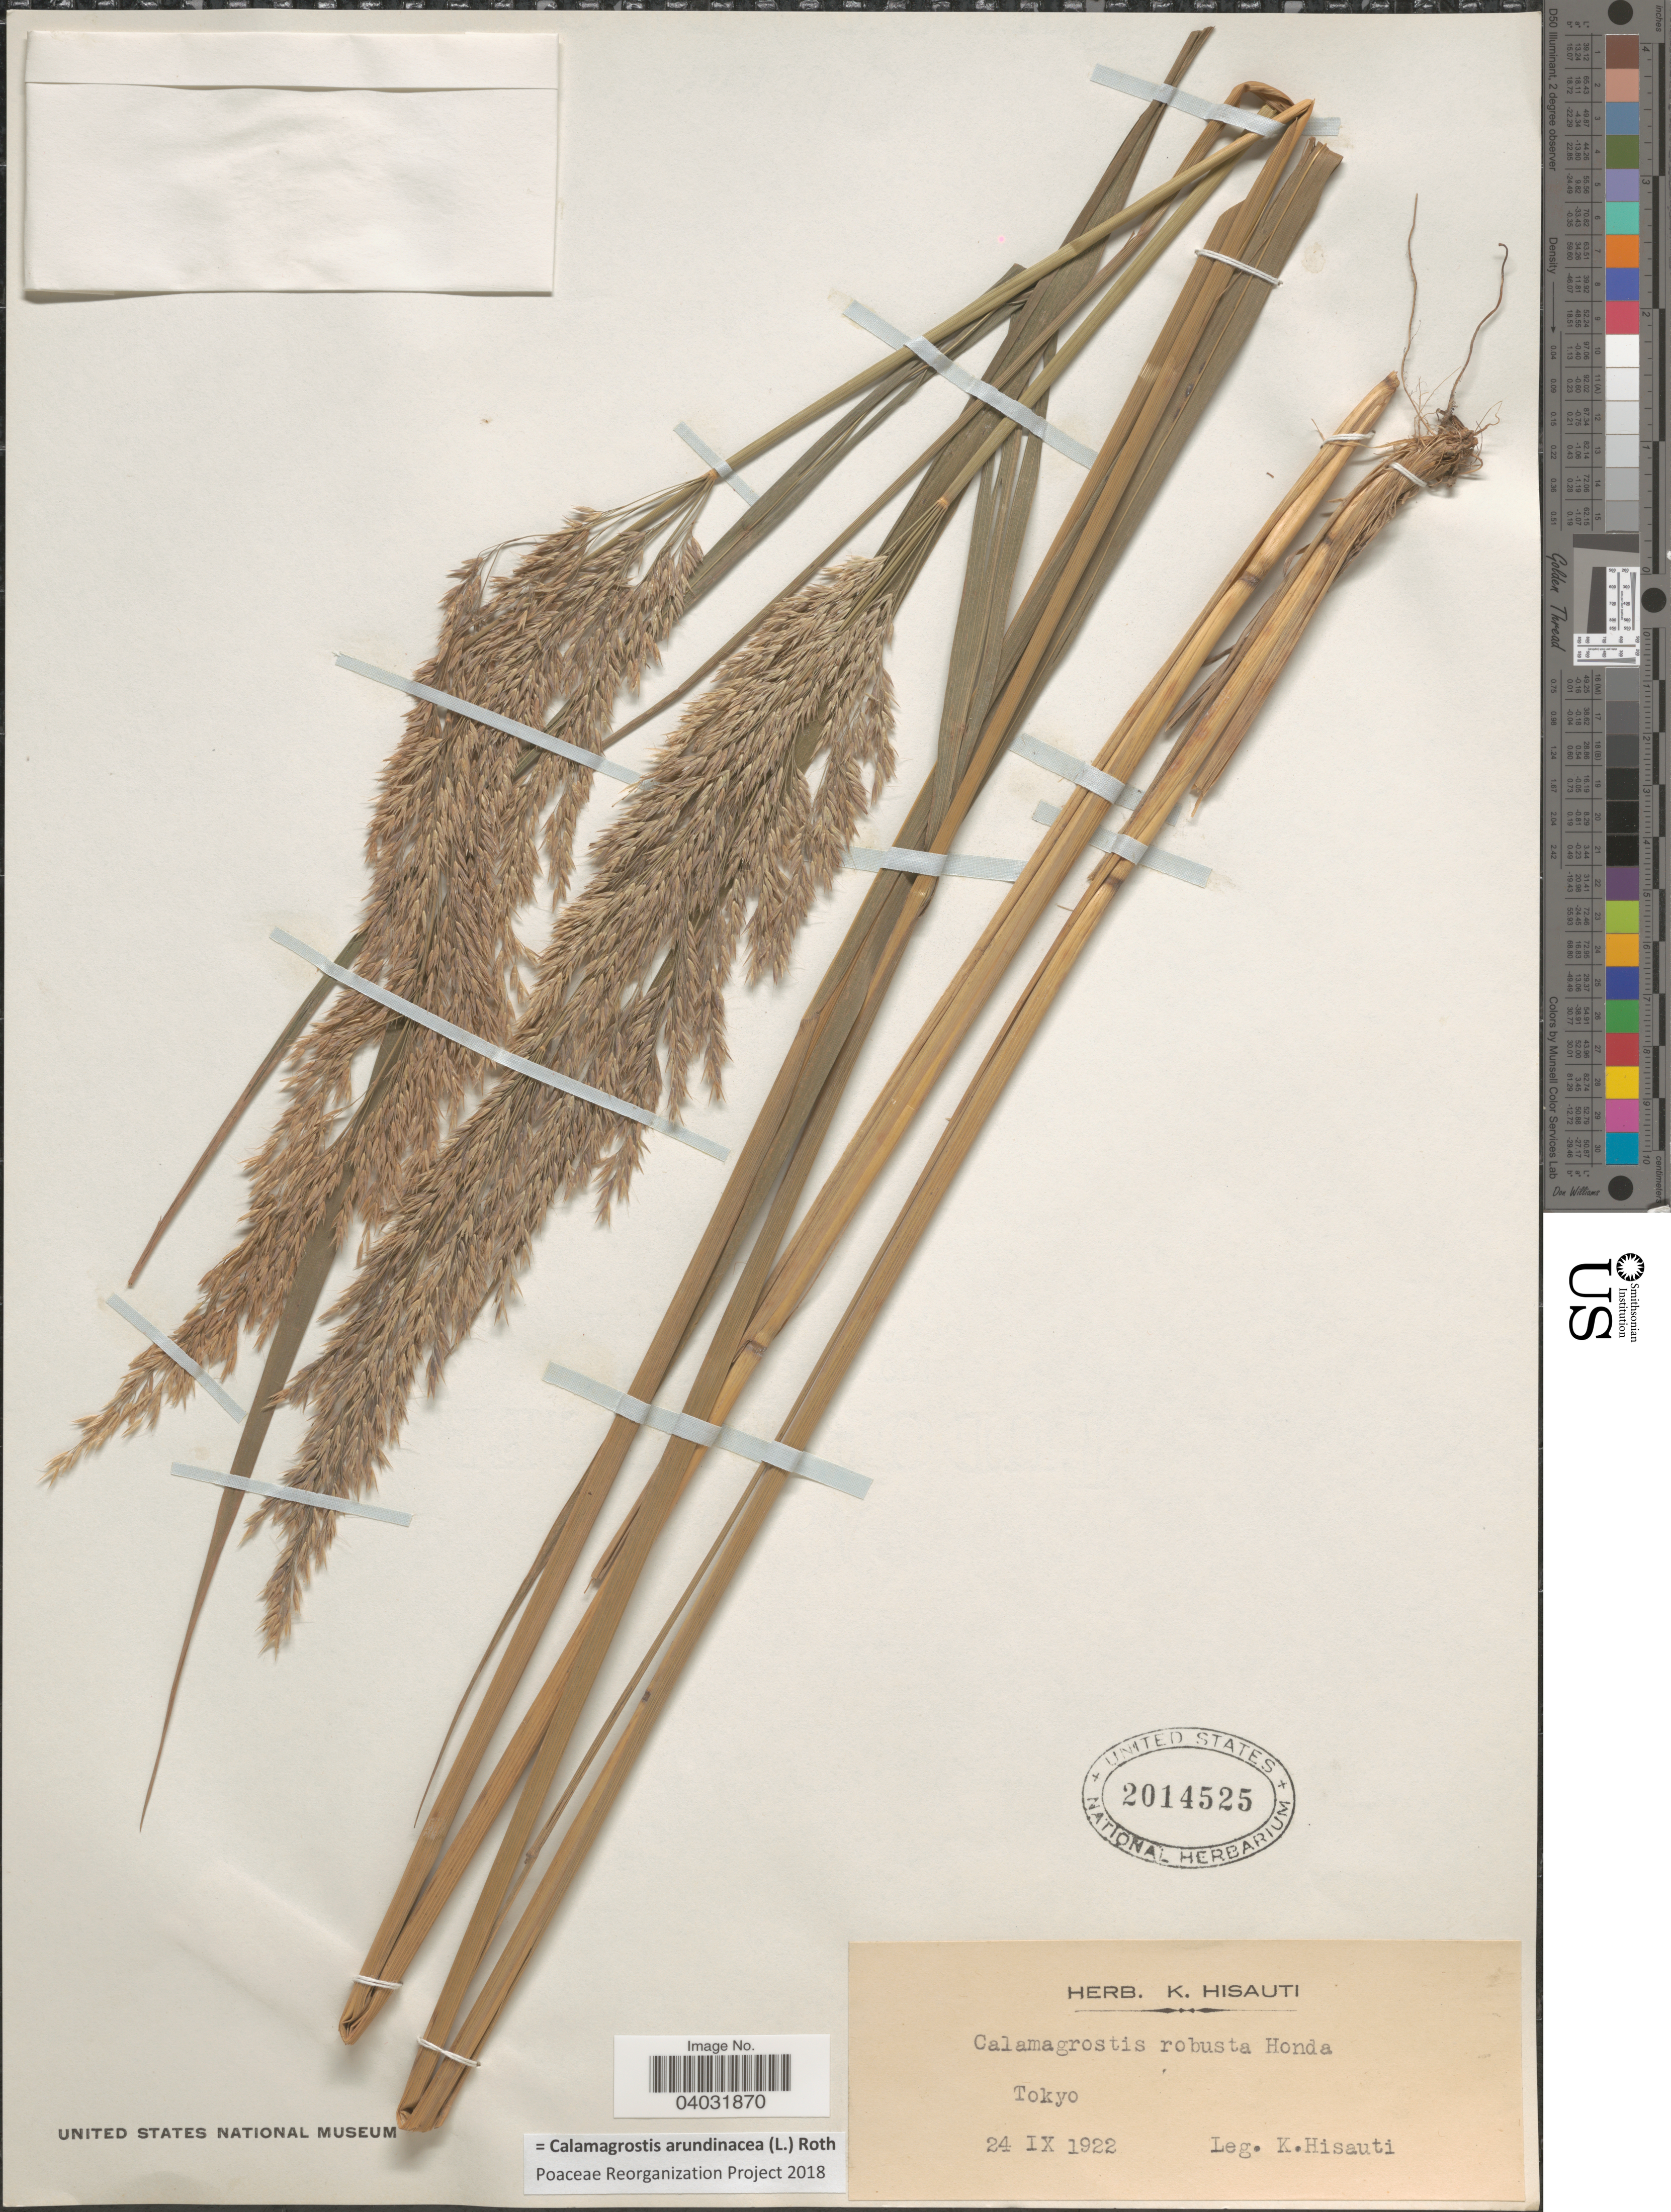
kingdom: Plantae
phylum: Tracheophyta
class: Liliopsida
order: Poales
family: Poaceae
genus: Calamagrostis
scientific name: Calamagrostis arundinacea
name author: (L.) Roth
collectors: K. Hisauti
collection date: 1922-09-24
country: Japan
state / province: Tokyo, Federal City of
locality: Tokyo.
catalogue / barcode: US 2014525